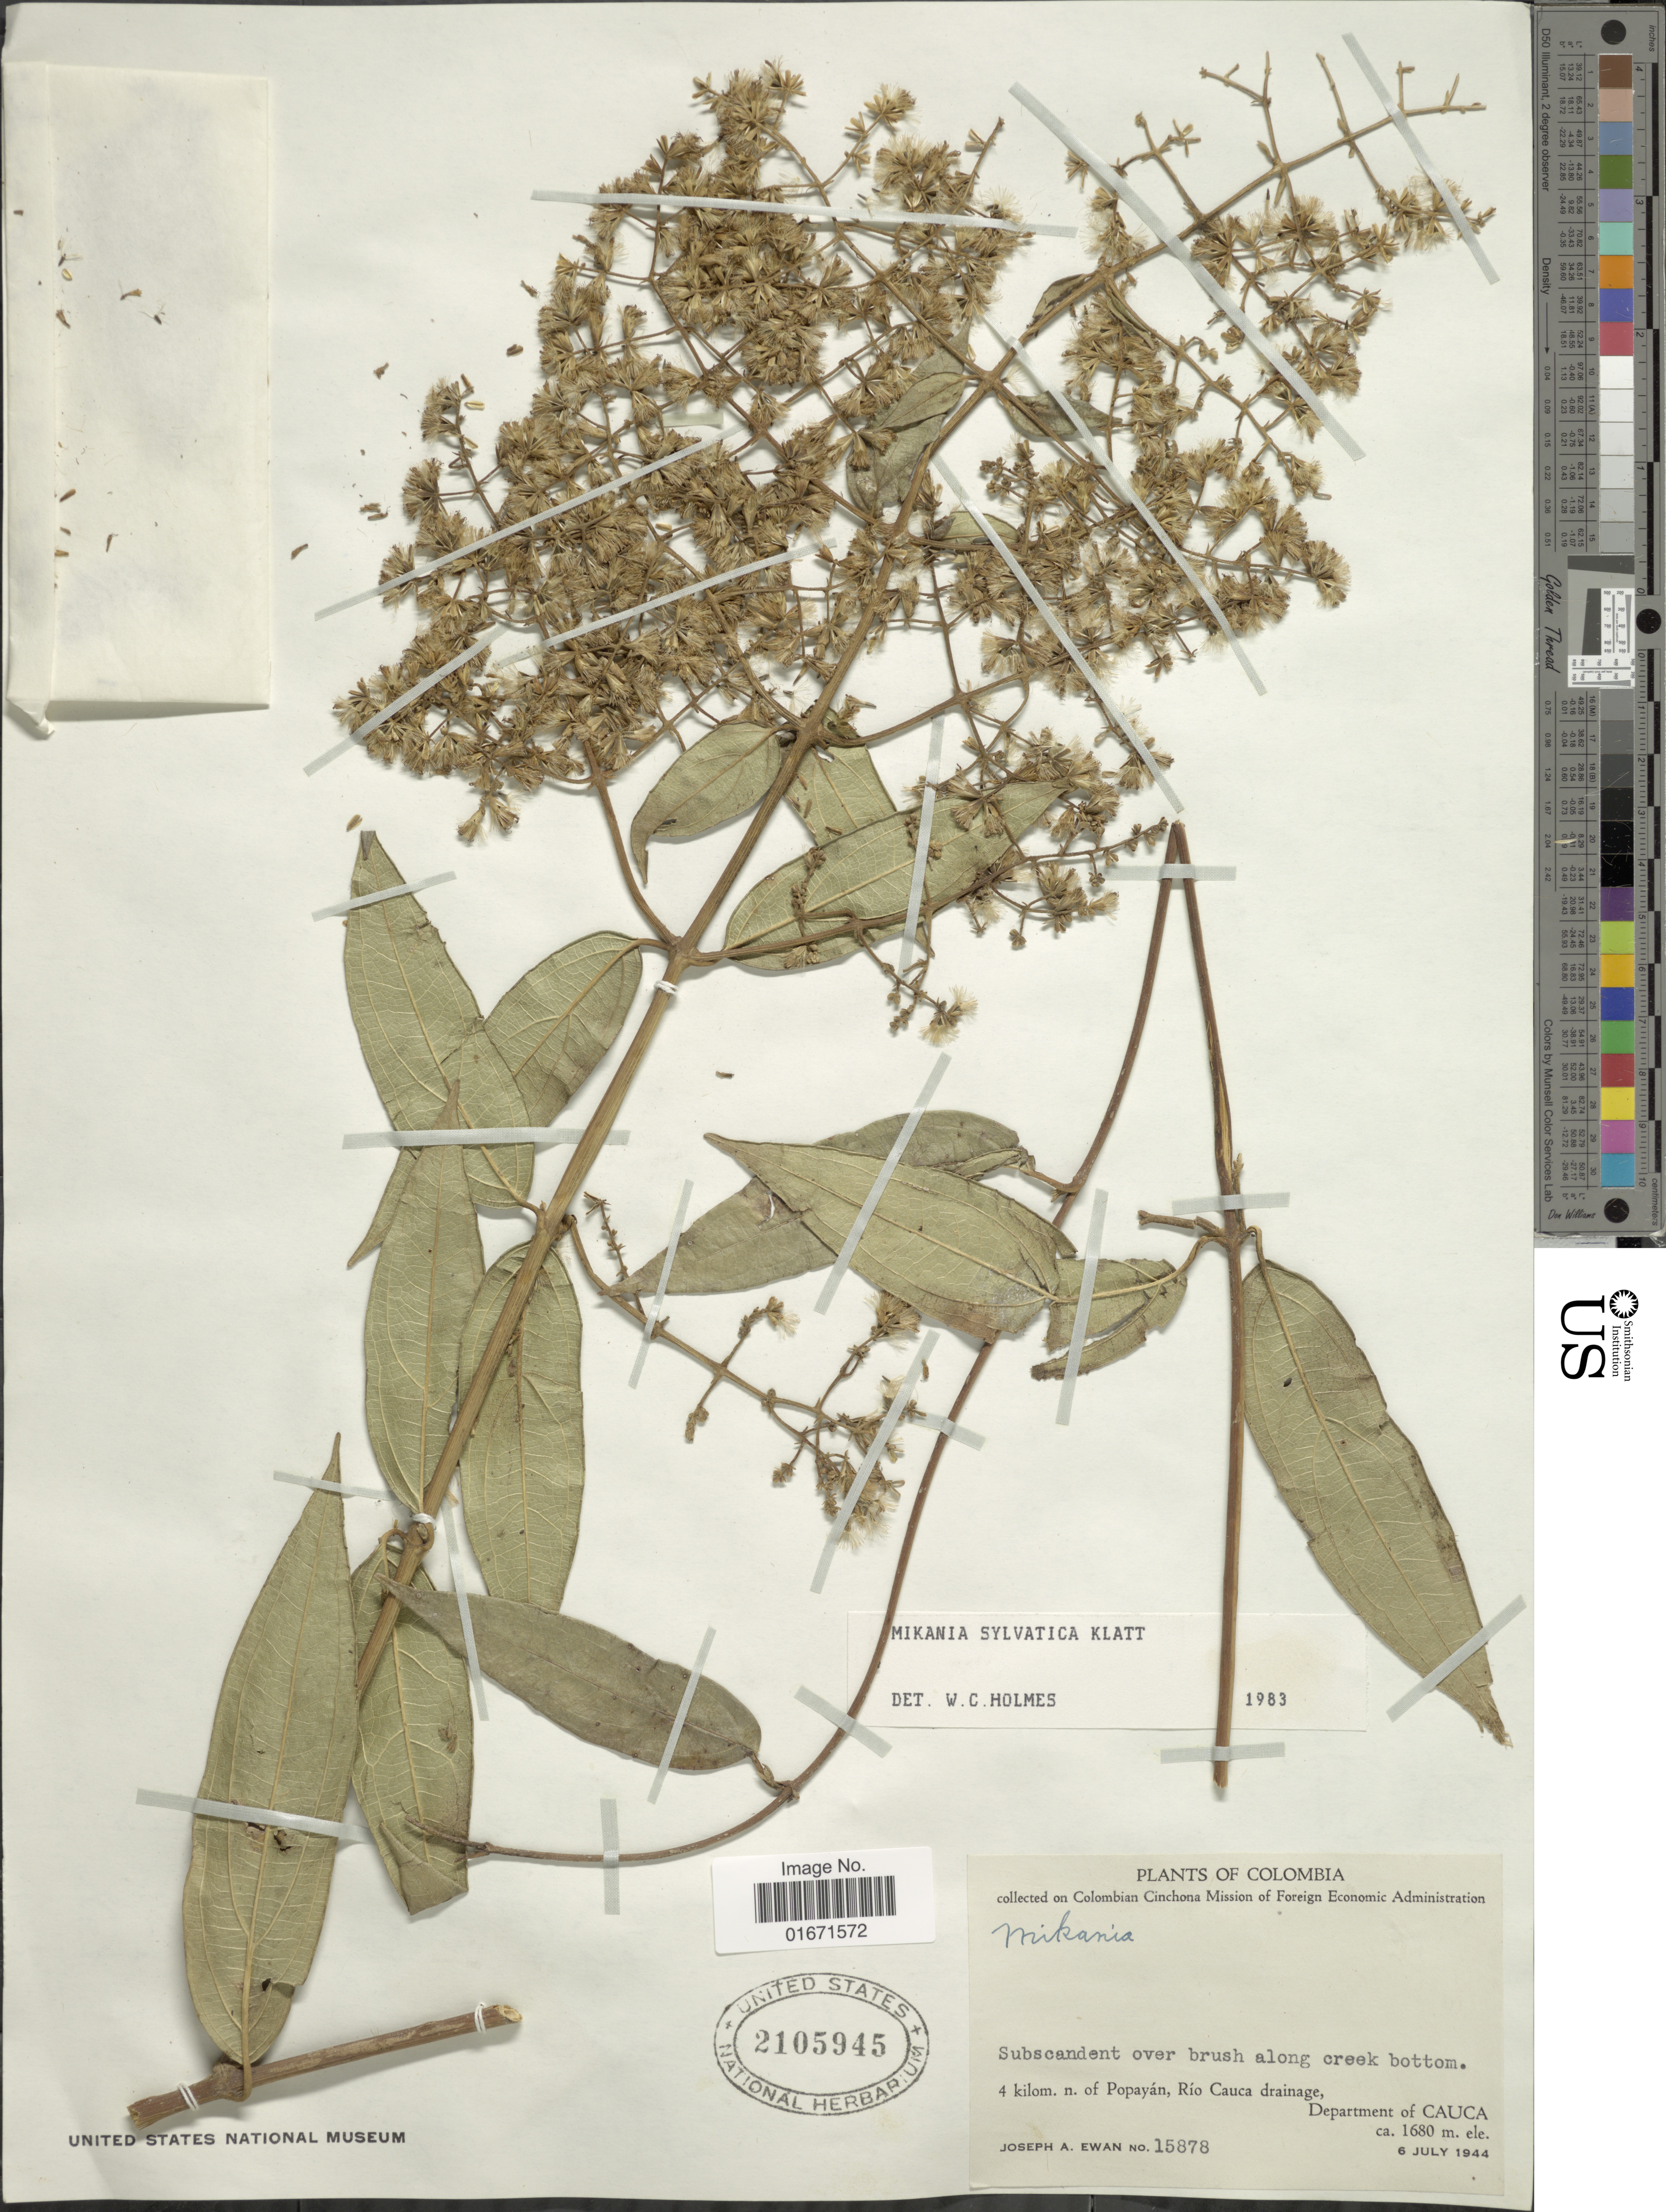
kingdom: Plantae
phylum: Tracheophyta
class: Magnoliopsida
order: Asterales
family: Asteraceae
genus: Mikania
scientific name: Mikania sylvatica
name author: Klatt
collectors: J. A. Ewan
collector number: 15878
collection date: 1944-07-06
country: Colombia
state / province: Cauca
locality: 4 kilom. n. of Popayán, Río Cauca drainage, Department of Cauca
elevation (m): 1680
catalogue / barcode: US 2105945